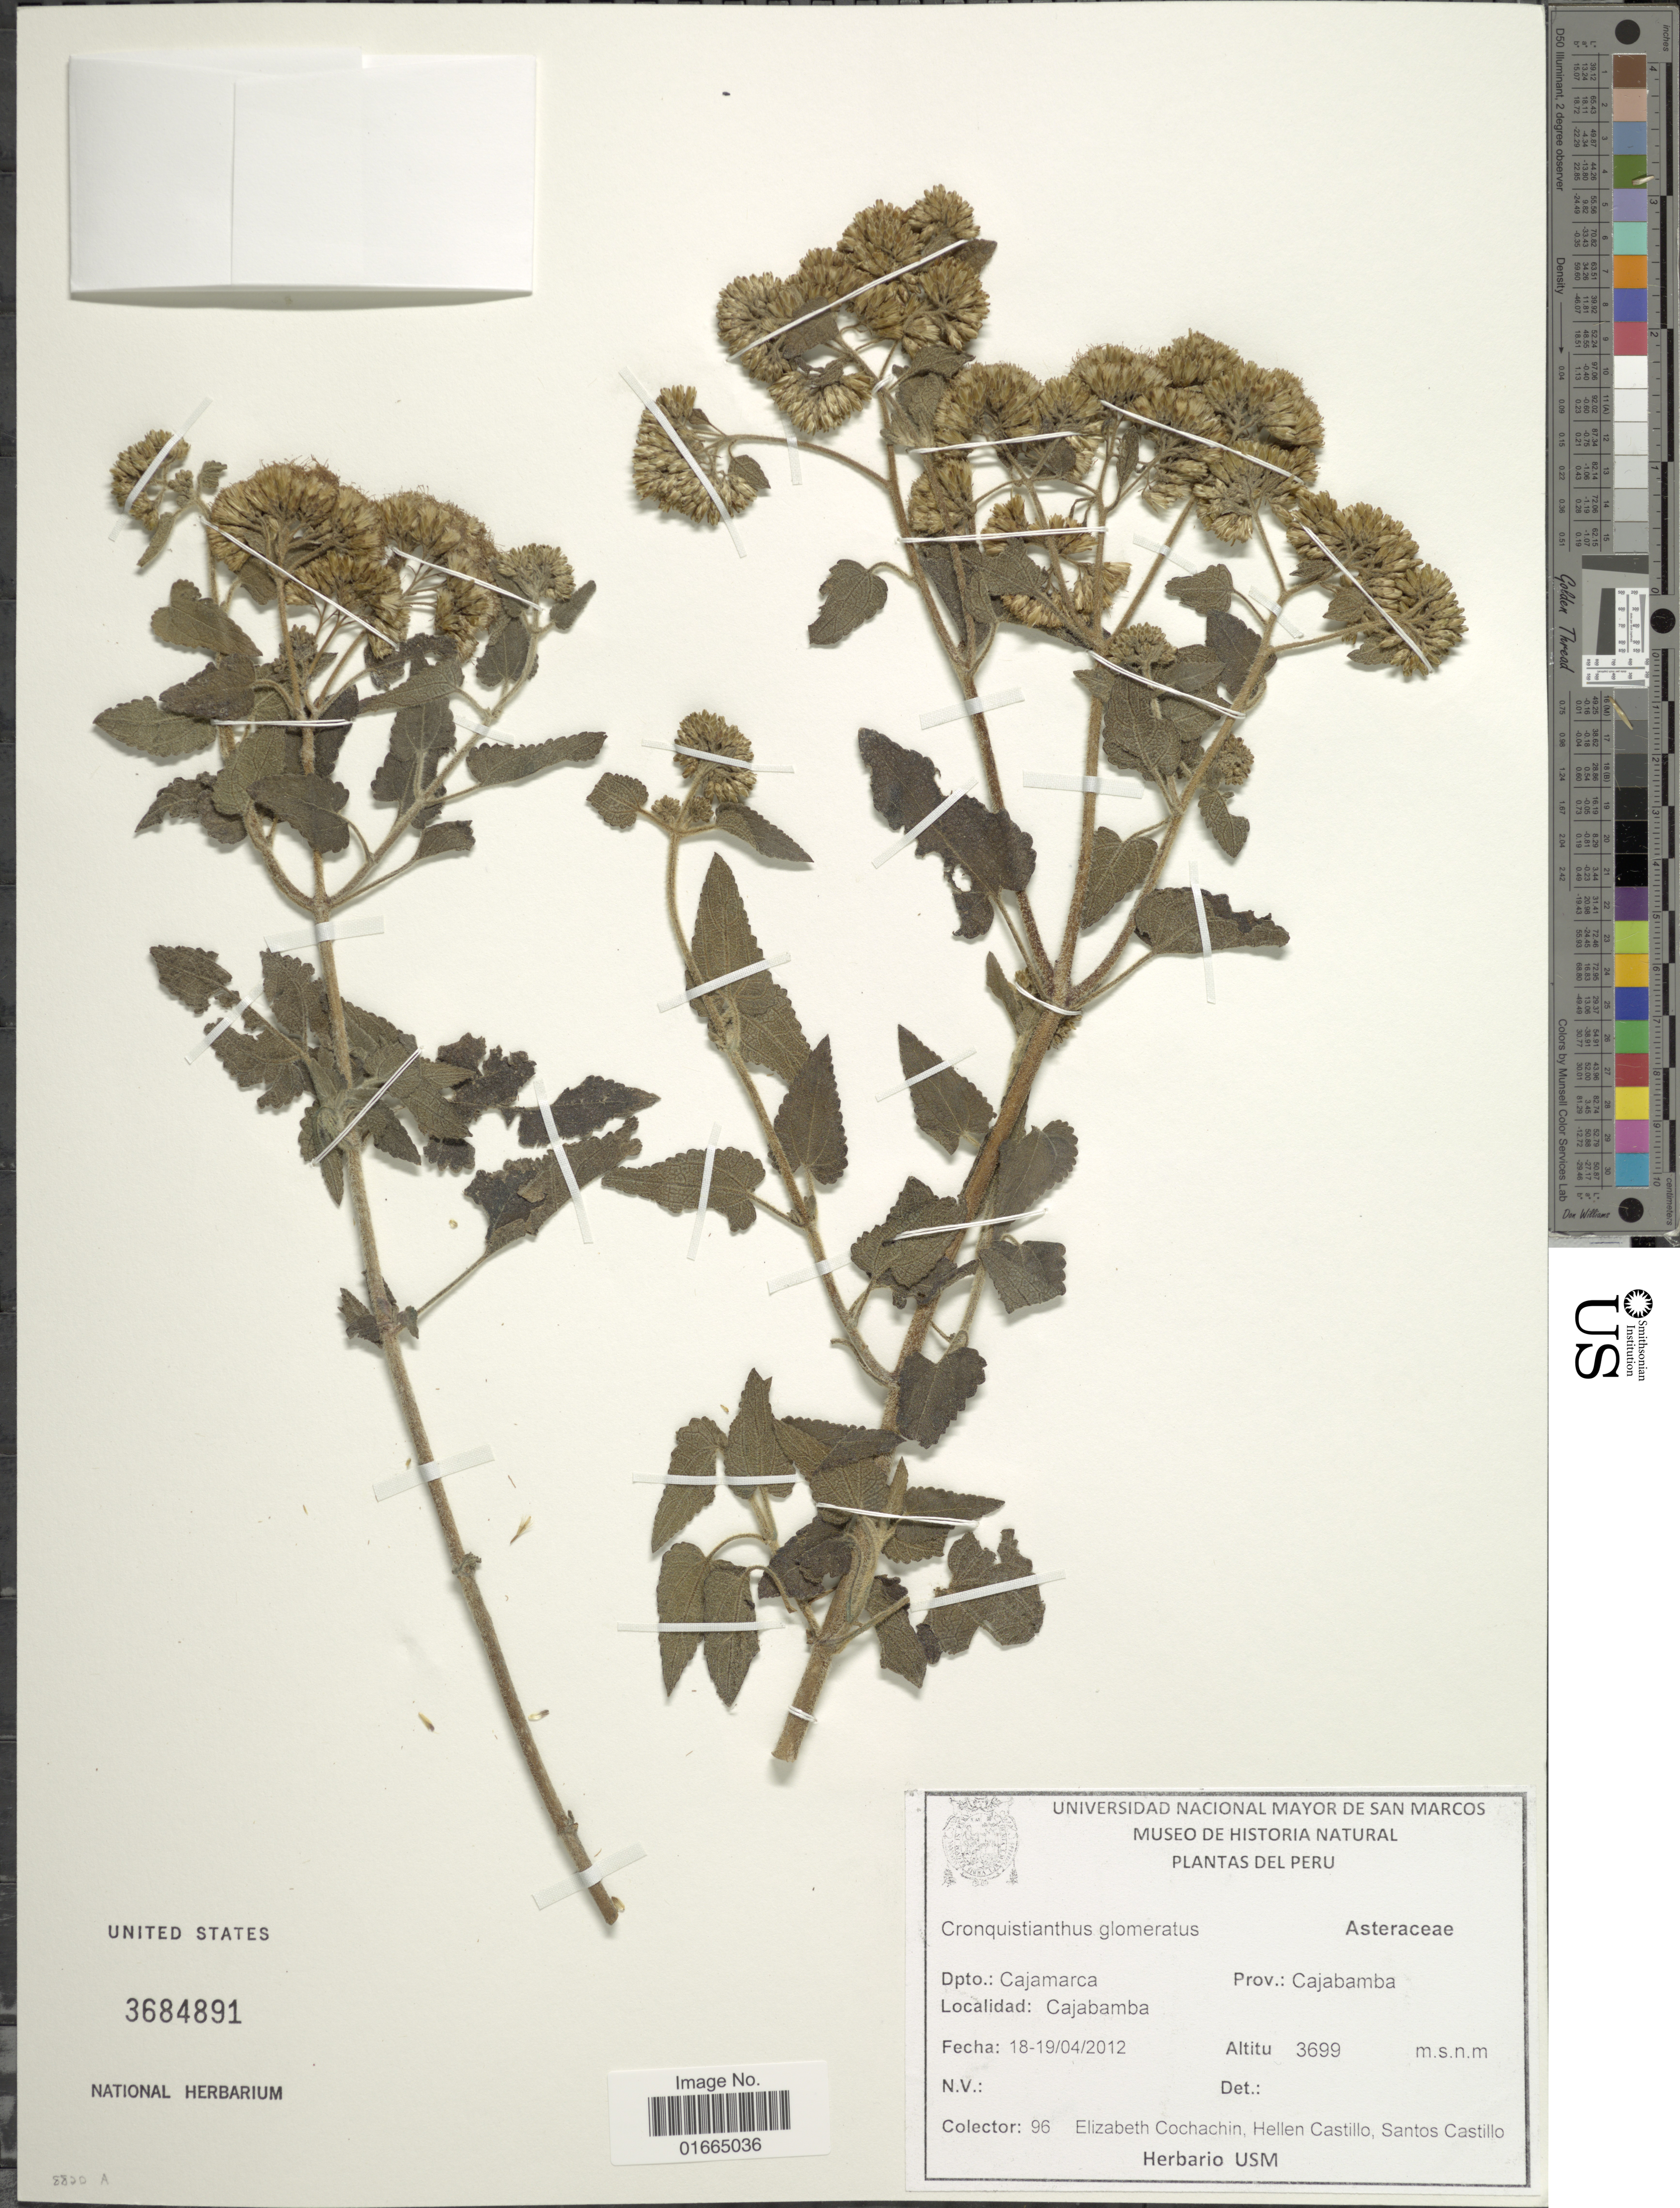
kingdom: Plantae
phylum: Tracheophyta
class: Magnoliopsida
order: Asterales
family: Asteraceae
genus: Cronquistianthus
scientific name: Cronquistianthus glomeratus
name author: (DC.) R.M. King & H. Rob.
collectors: E. Cochachin Guerrero, H. Castillo & S. Castillo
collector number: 96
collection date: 2012-04-18/2012-04-19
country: Peru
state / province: Cajamarca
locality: Dpto.: Cajamarca. Prov.: Cajabamba. Cajabamba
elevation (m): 3699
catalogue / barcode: US 3684891